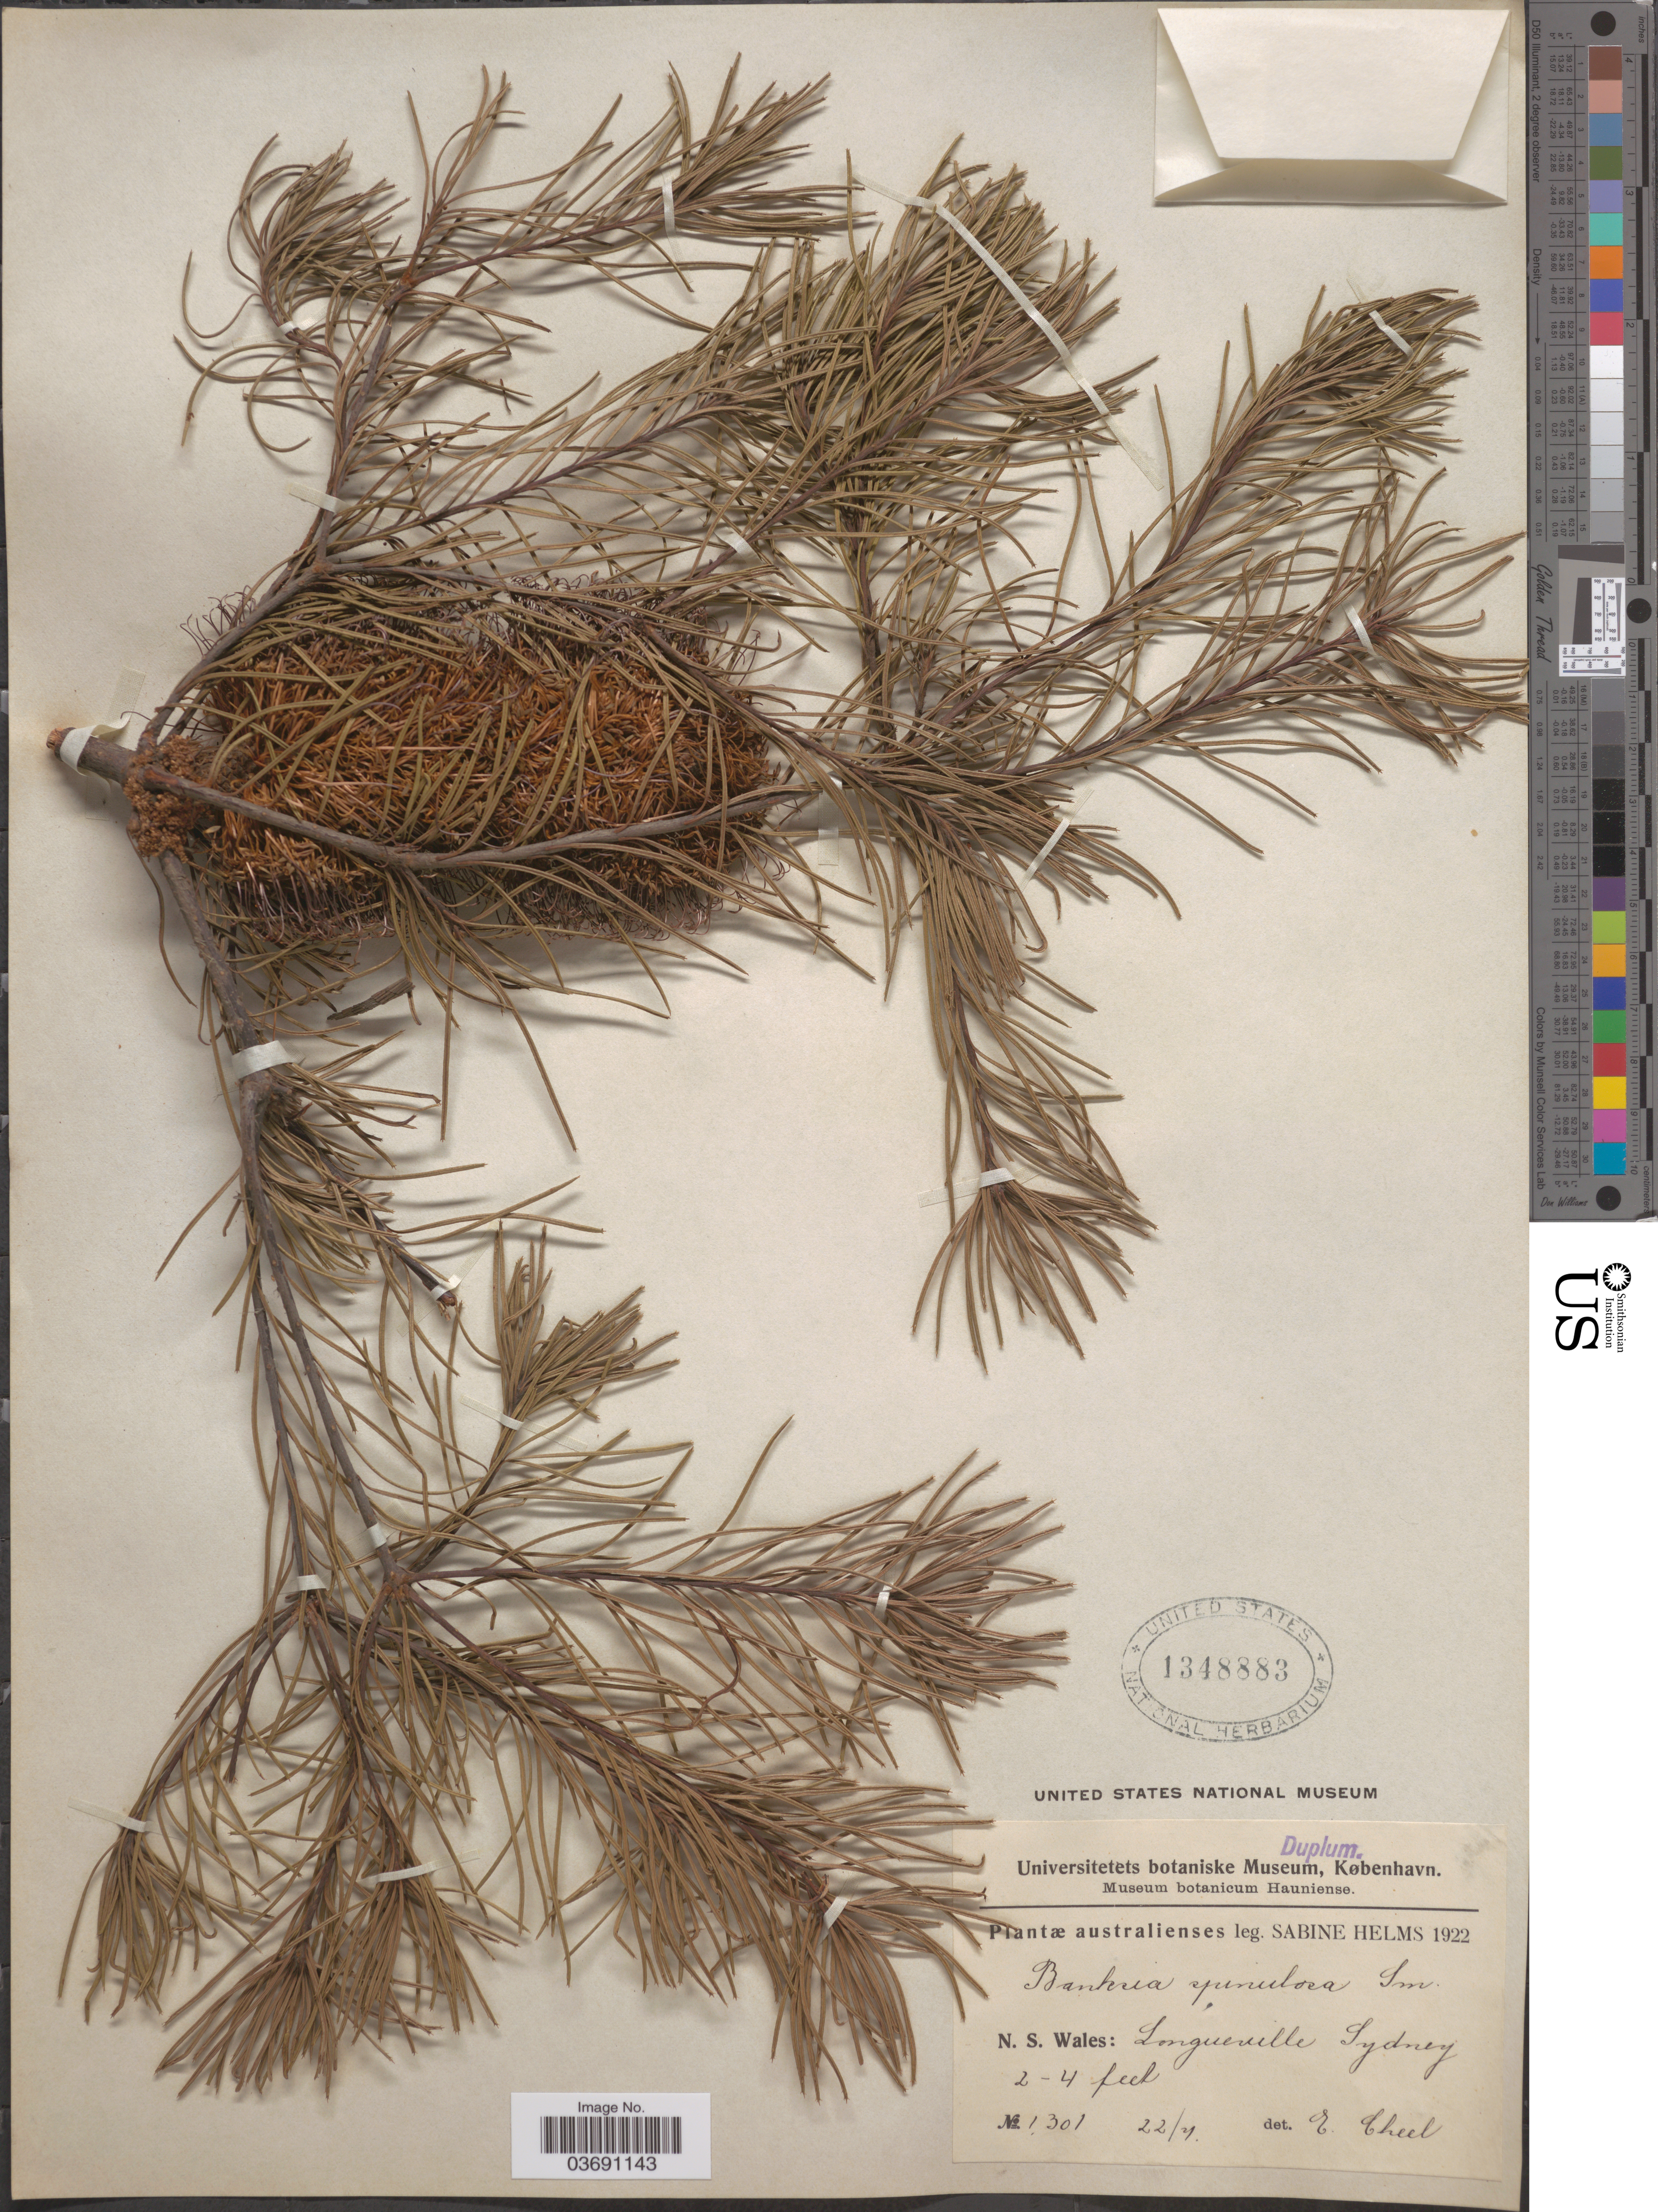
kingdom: Plantae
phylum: Tracheophyta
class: Magnoliopsida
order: Proteales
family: Proteaceae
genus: Banksia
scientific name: Banksia spinulosa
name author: Sm.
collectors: S. Helms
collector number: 1301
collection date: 1922-07-22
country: Australia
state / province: New South Wales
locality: Longueville Sydney.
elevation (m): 1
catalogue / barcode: US 1348883